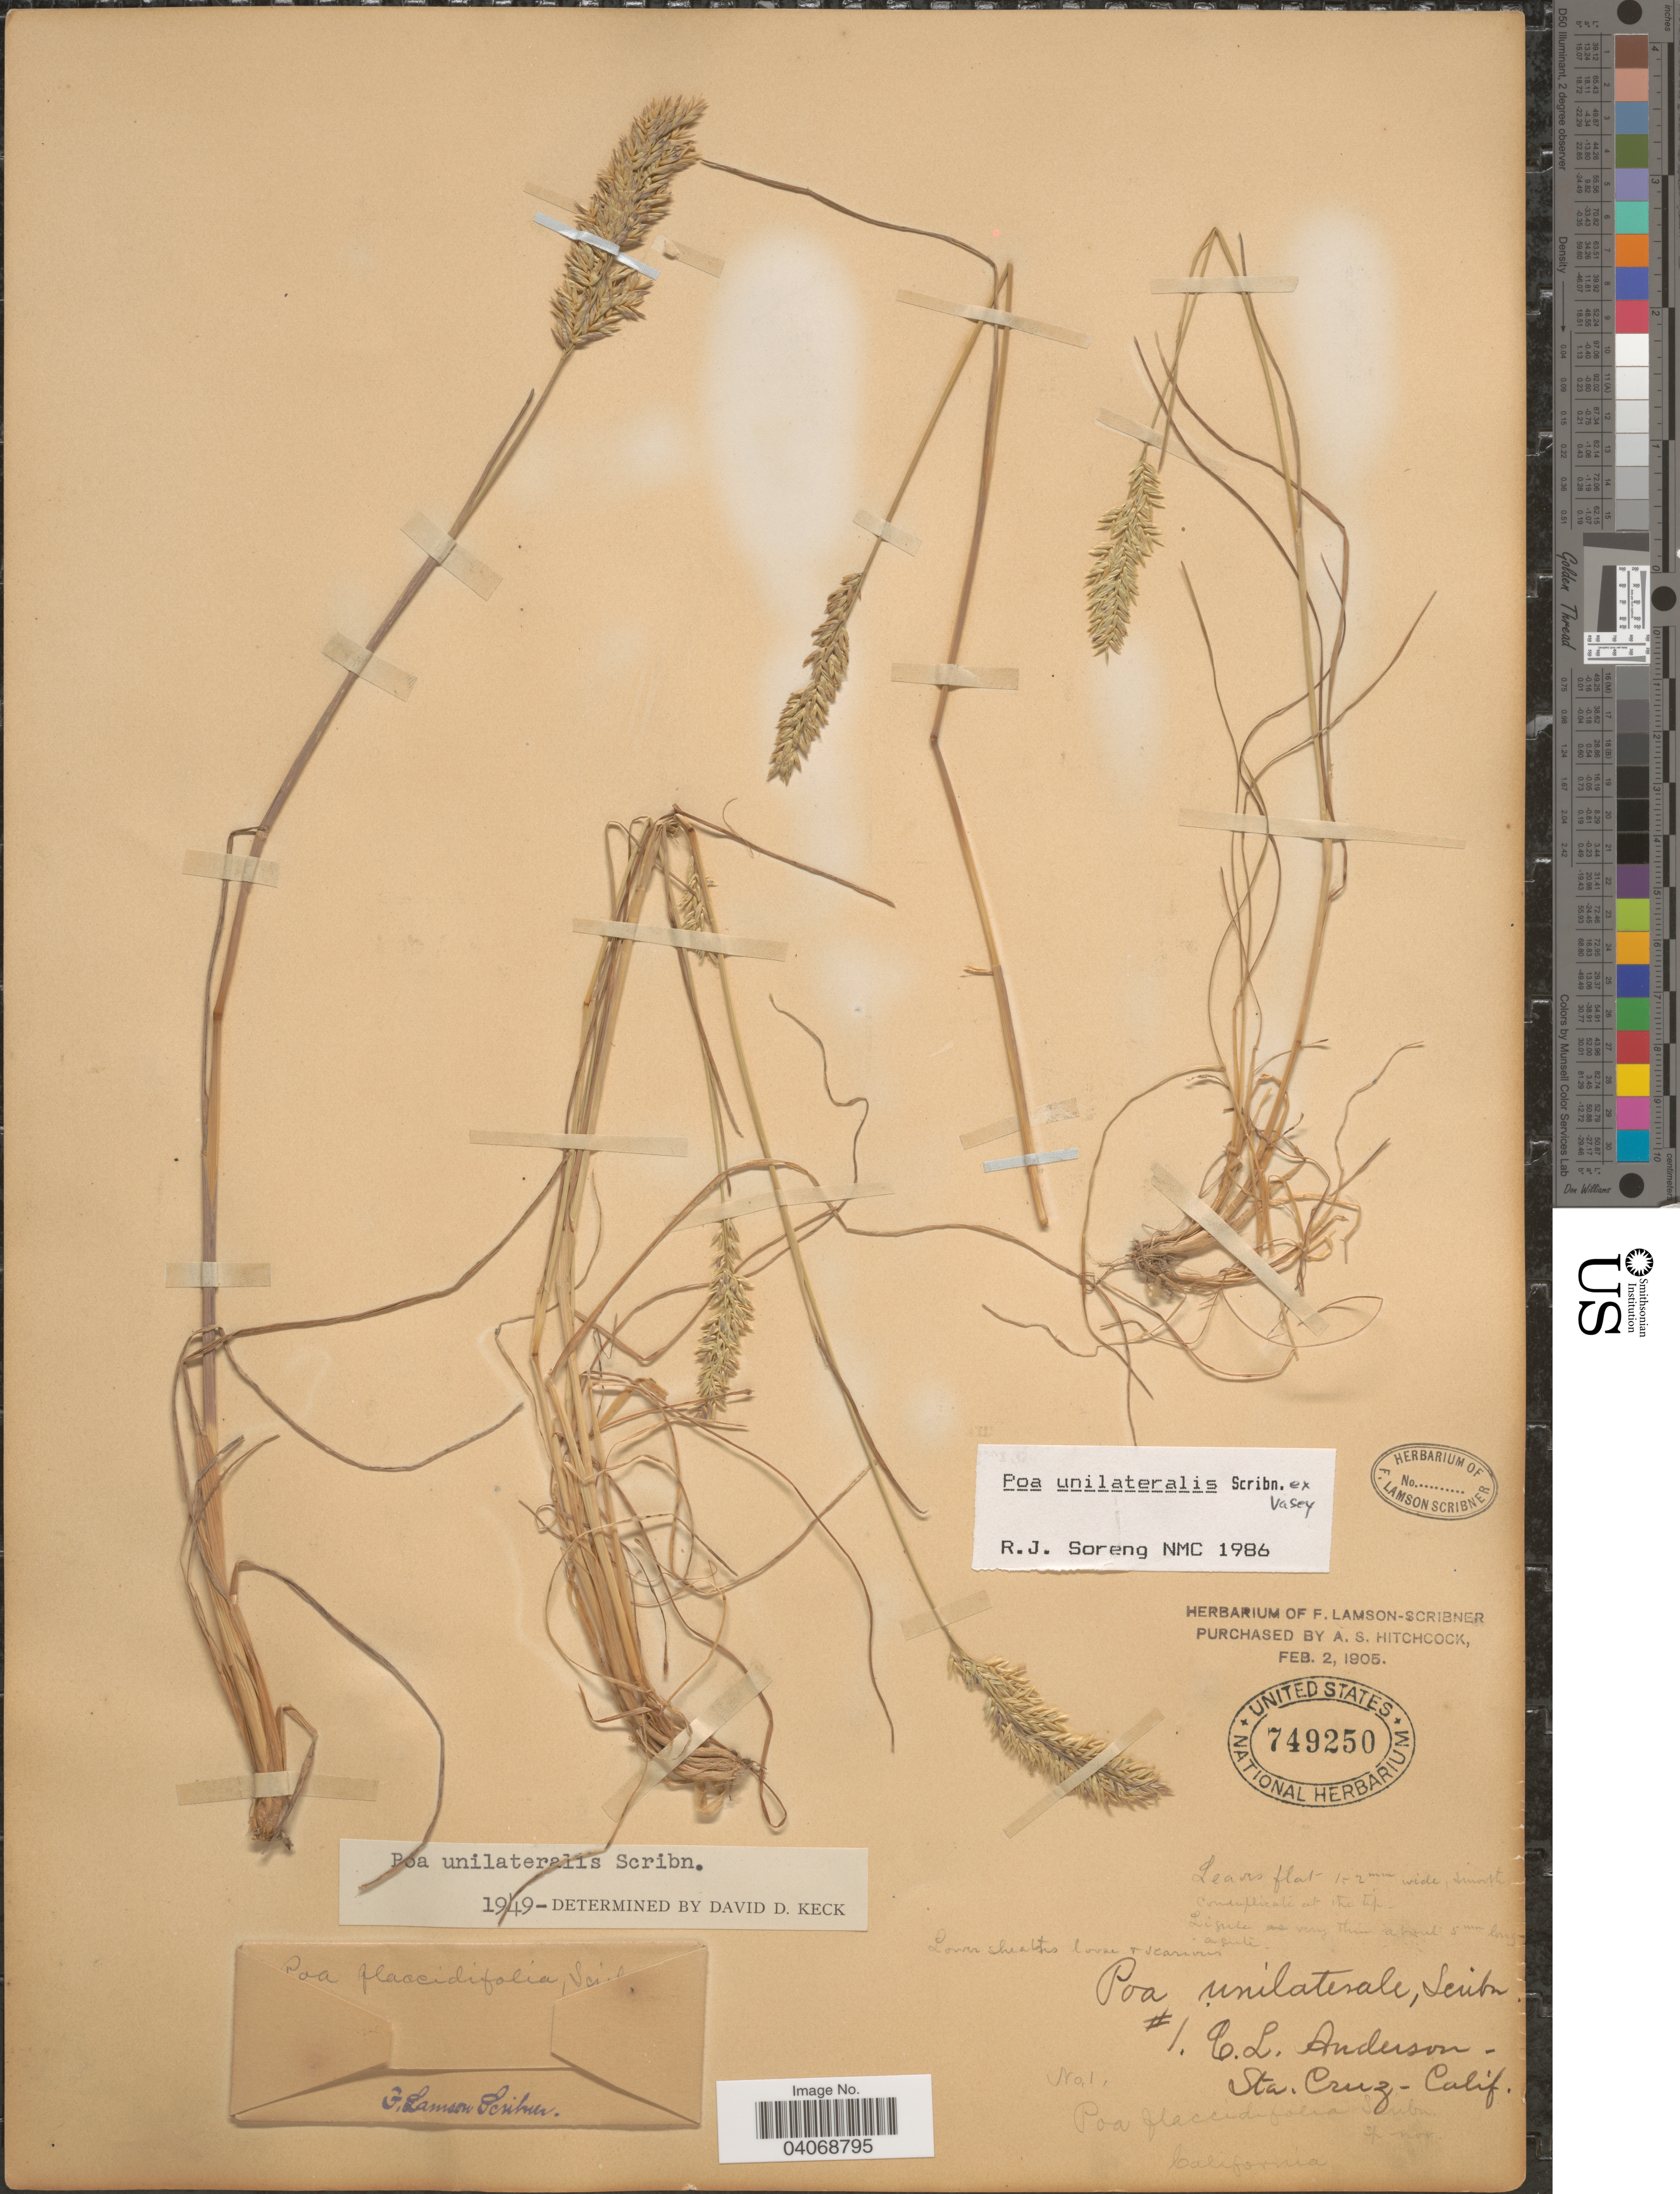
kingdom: Plantae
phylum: Tracheophyta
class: Liliopsida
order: Poales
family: Poaceae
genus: Poa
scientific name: Poa unilateralis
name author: Scribn. ex Vasey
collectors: C. L. Anderson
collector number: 1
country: United States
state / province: California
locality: Sta. Cruz.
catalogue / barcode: US 749250